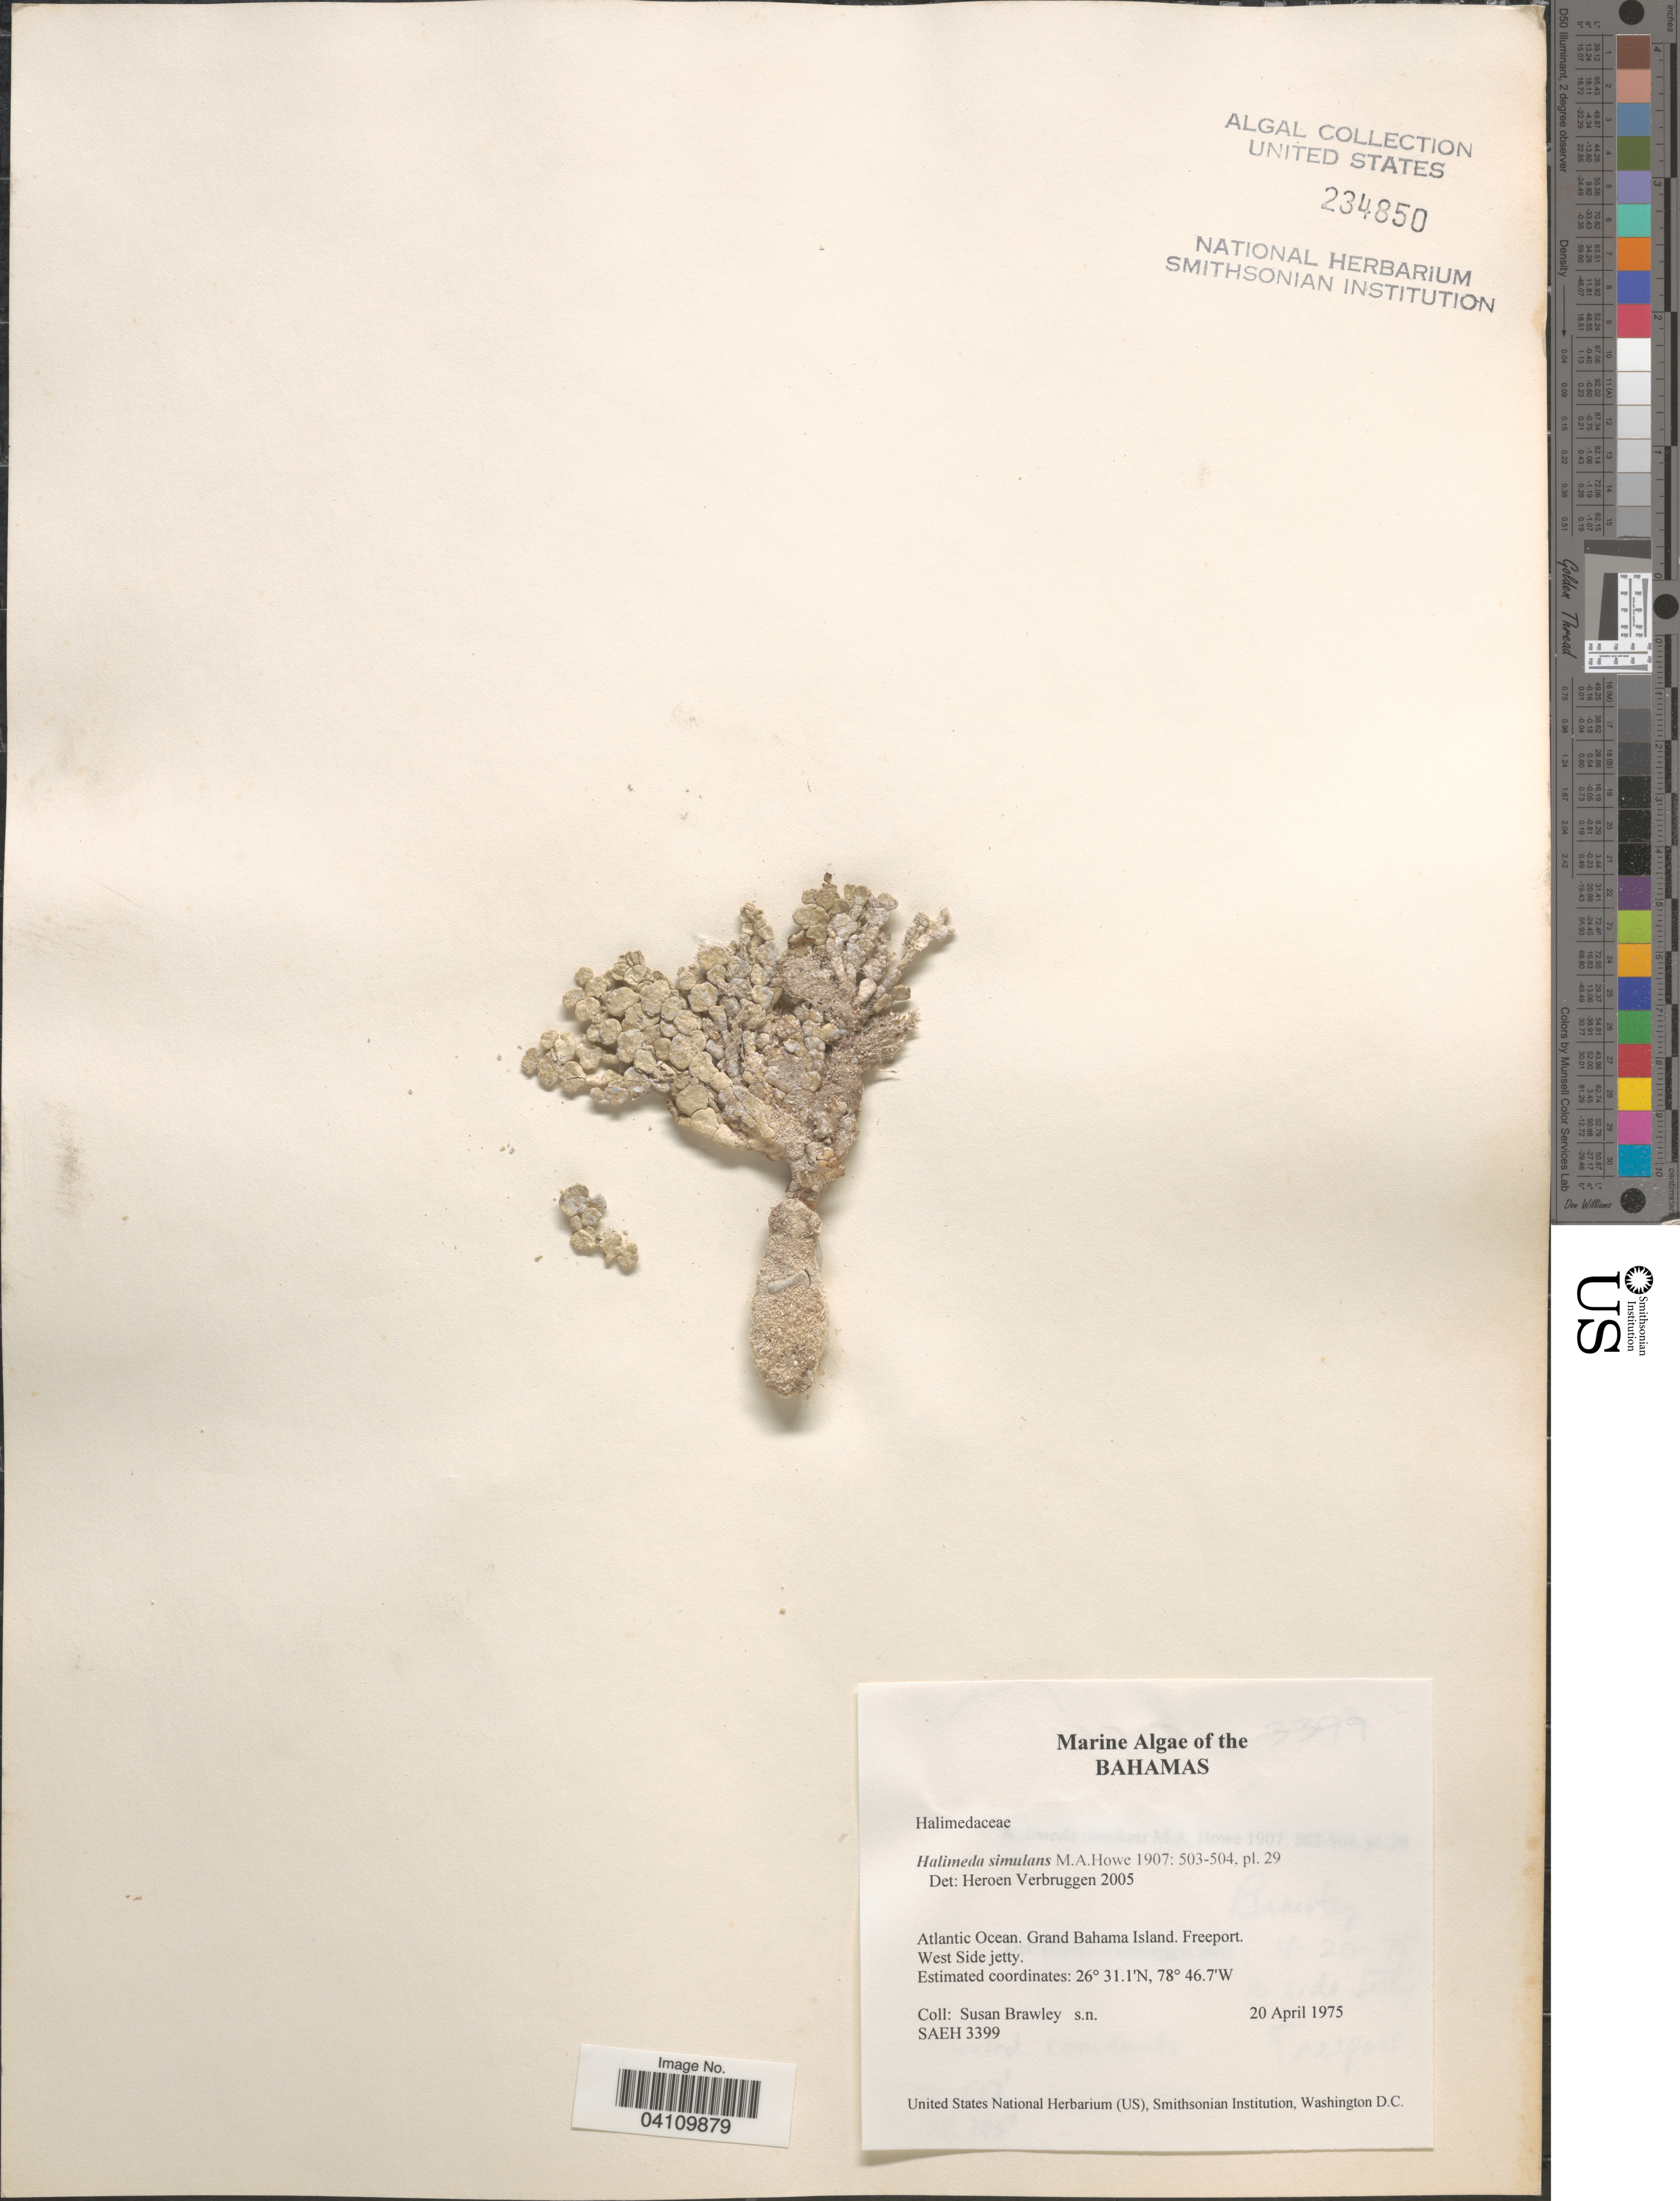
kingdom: Plantae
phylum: Chlorophyta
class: Ulvophyceae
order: Bryopsidales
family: Halimedaceae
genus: Halimeda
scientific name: Halimeda simulans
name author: M. Howe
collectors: S. Brawley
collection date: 1975-04-20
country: Bahamas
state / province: San Salvador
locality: Atlantic Ocean. Grand Bahama Island. Freeport. West Side jetty.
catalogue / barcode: US 234850